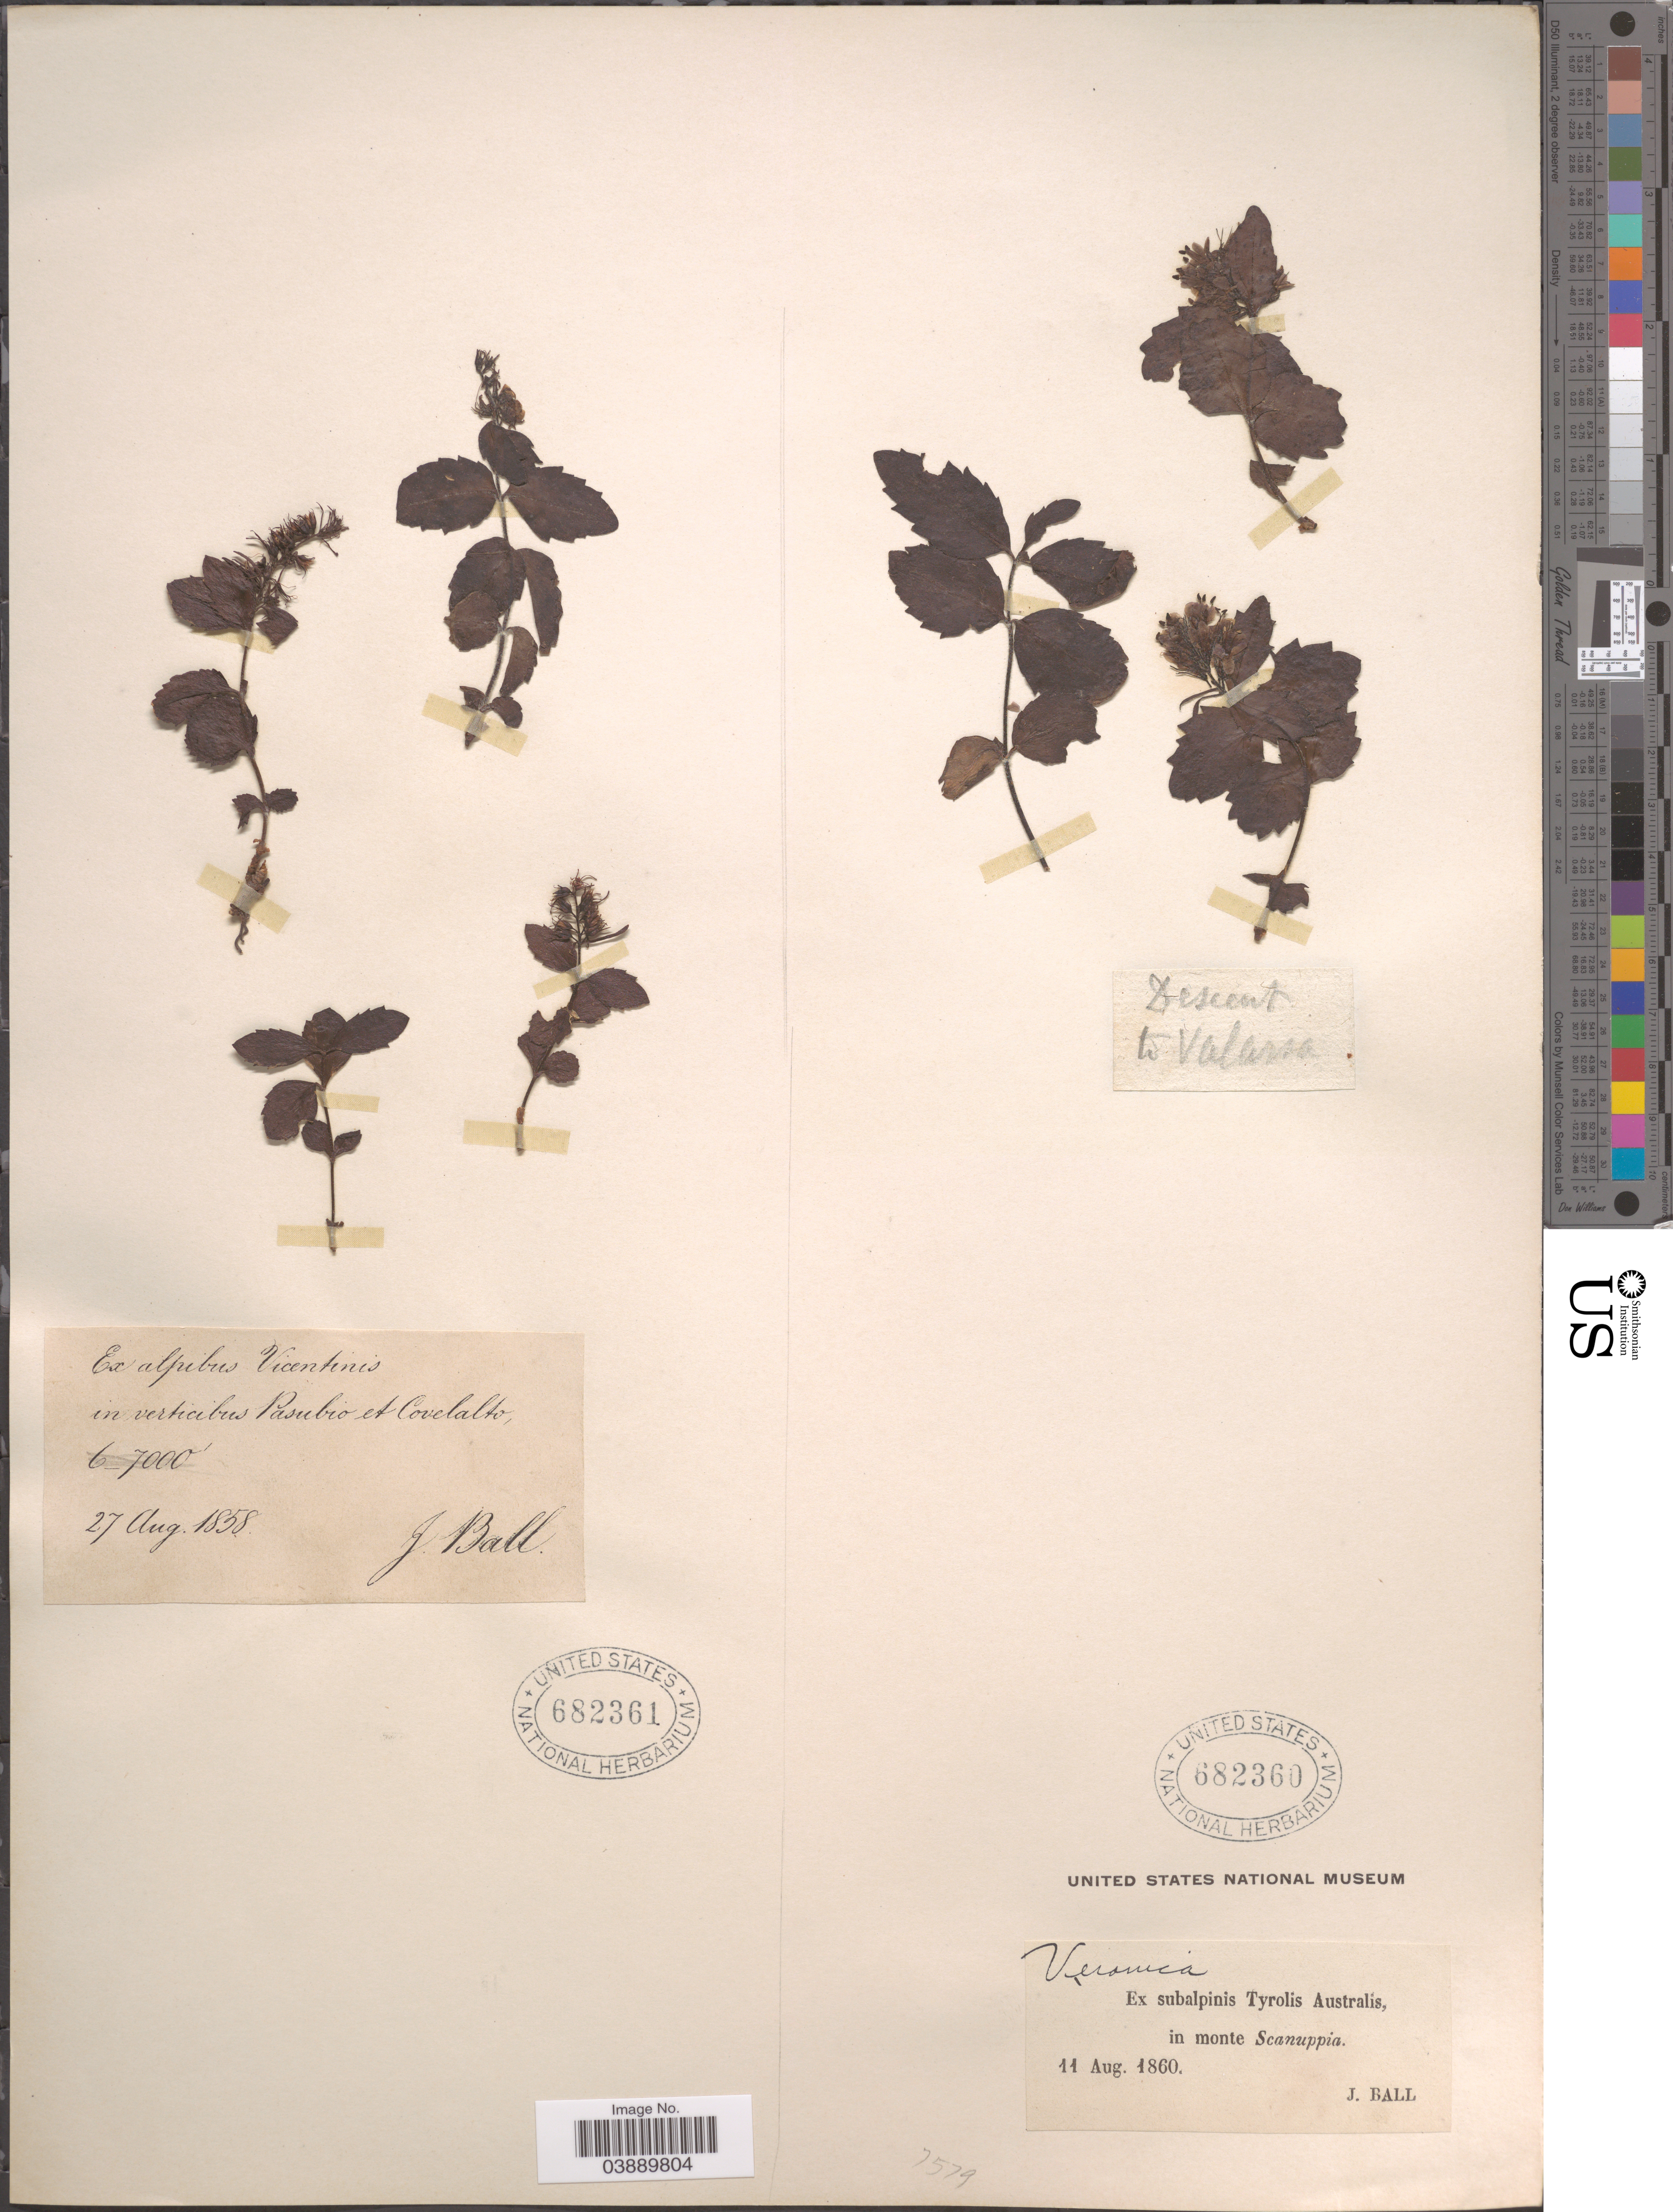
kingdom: Plantae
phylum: Tracheophyta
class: Magnoliopsida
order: Lamiales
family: Plantaginaceae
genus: Paederota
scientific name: Paederota bonarota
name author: (L.) L.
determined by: Albach, Dirk C.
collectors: J. Ball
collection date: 1858-08-27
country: Italy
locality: Ex alpibus Vicentinis in verticibus Pasubio et Covelalto.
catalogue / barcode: US 682361-2